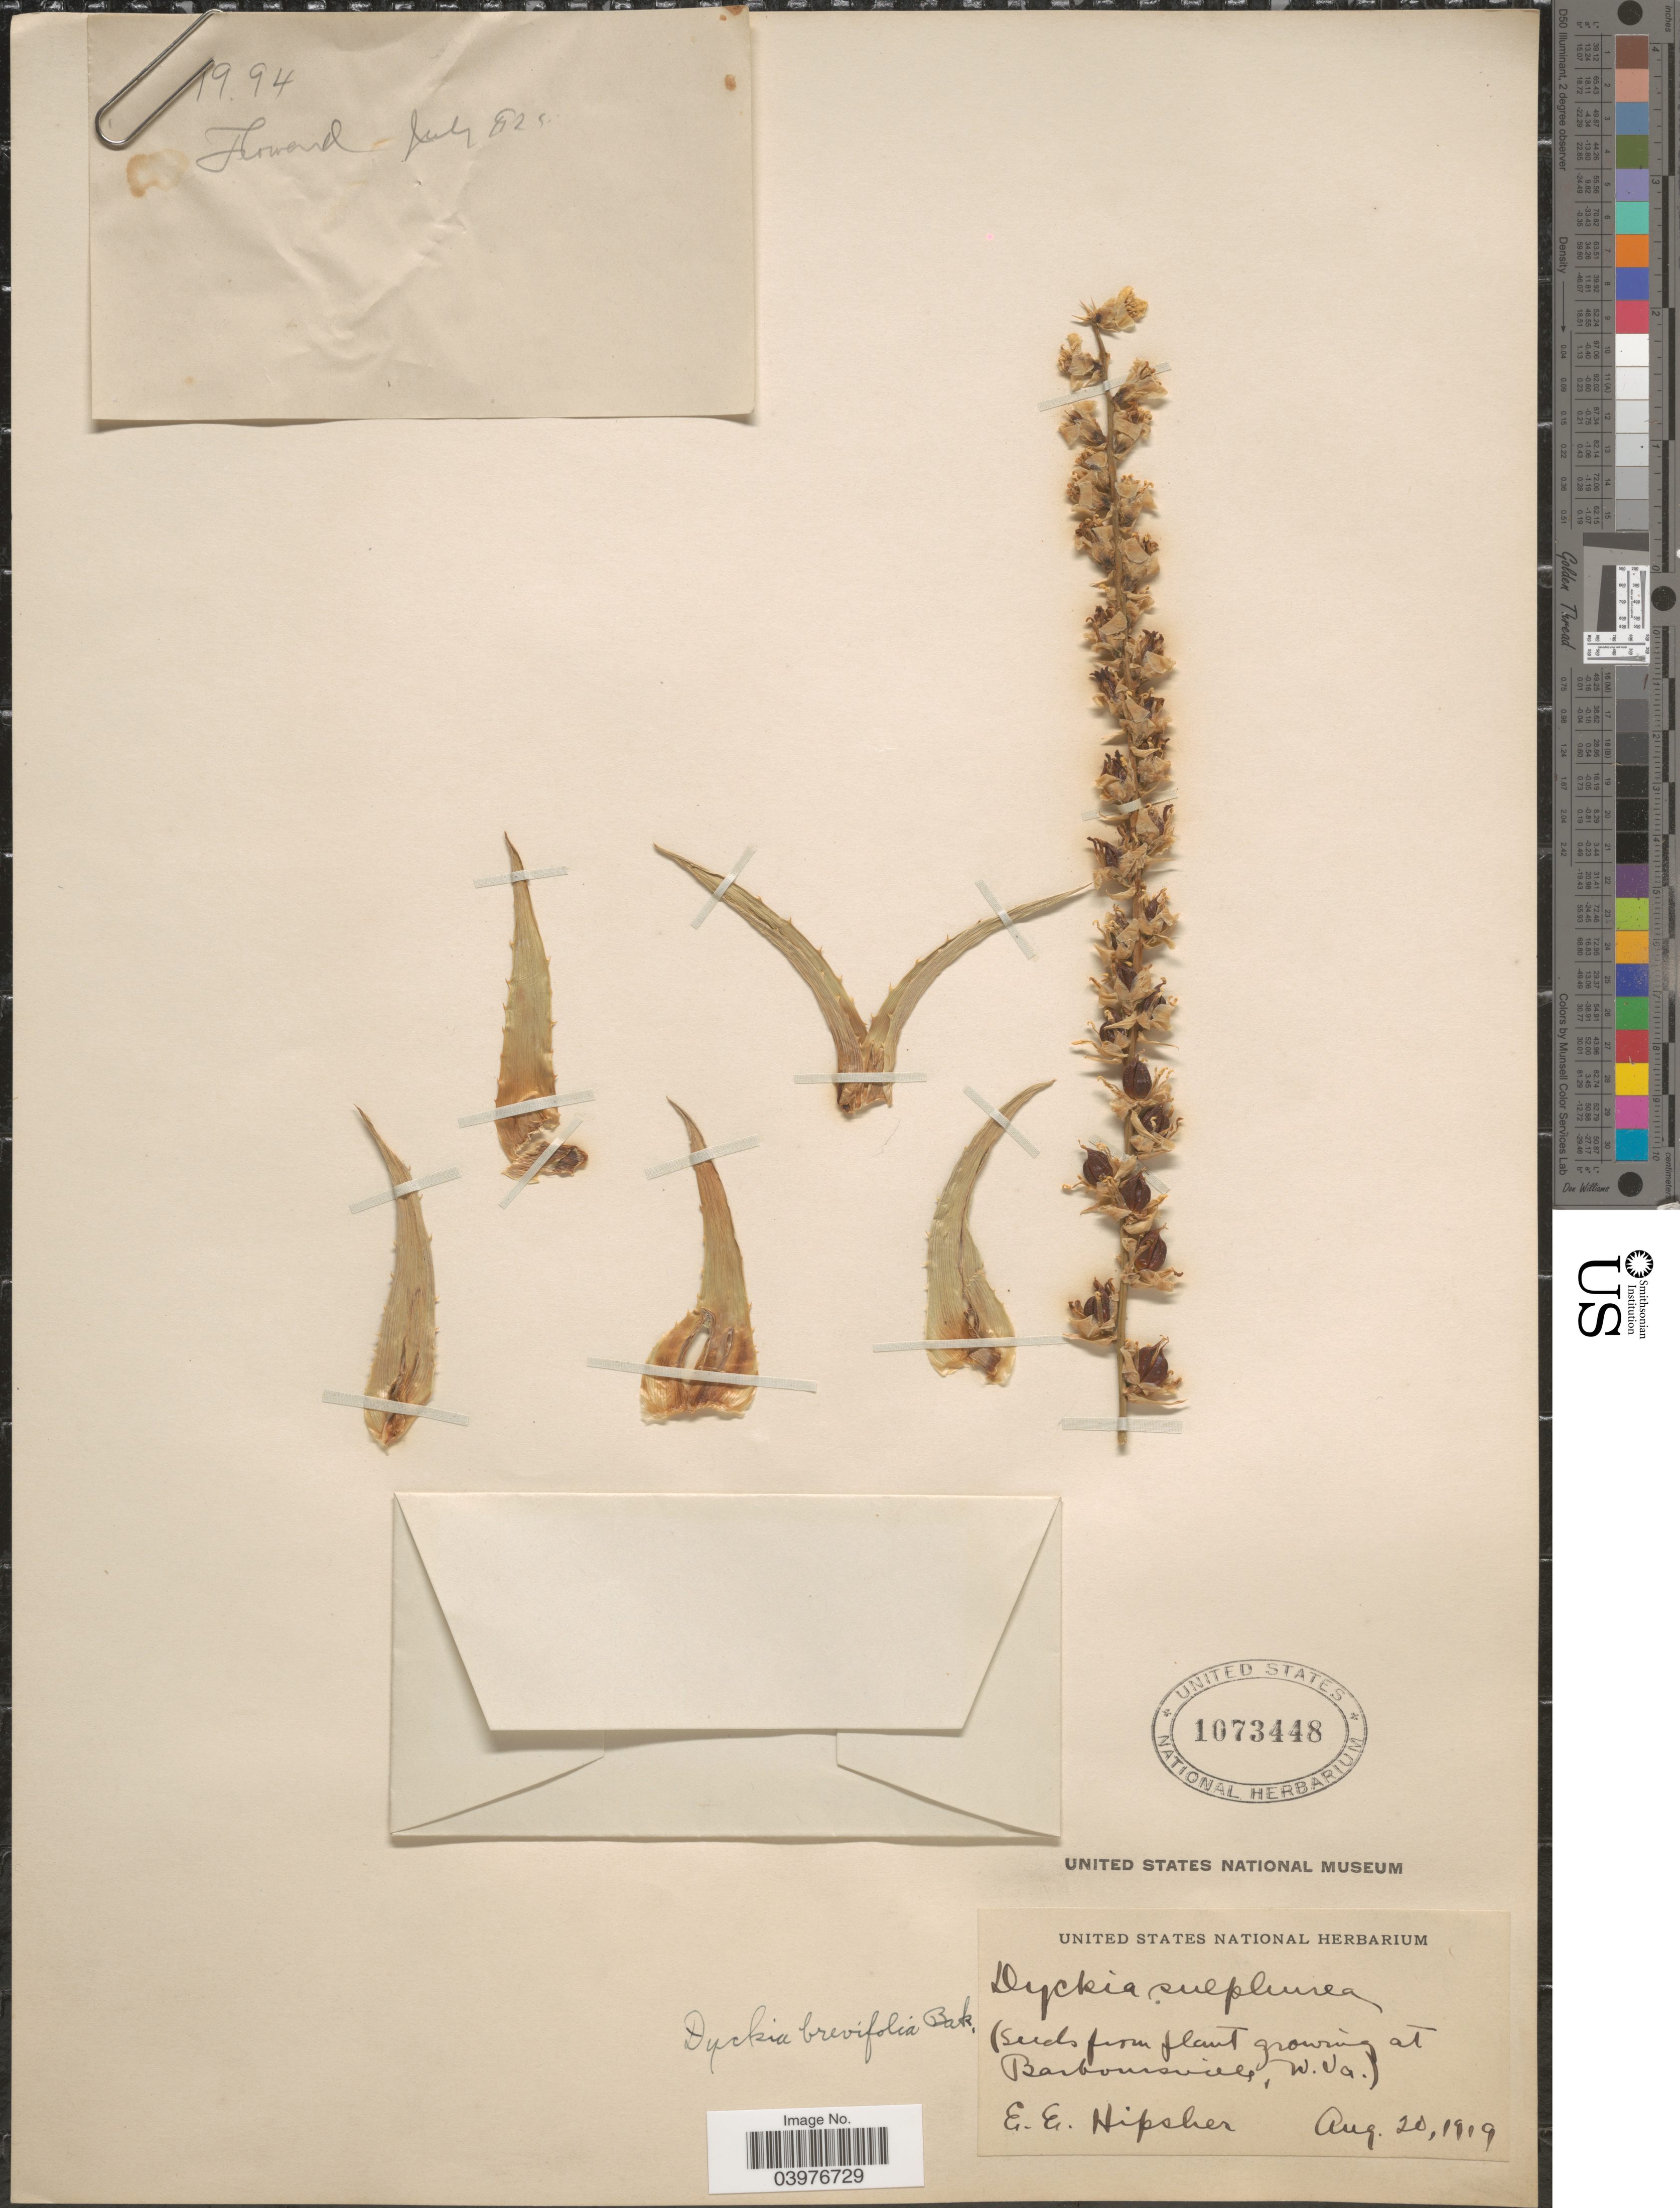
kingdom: Plantae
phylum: Tracheophyta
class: Liliopsida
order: Poales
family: Bromeliaceae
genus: Dyckia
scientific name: Dyckia brevifolia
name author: Baker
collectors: E. Hipsher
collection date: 1919-08-20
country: United States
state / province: West Virginia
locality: At Barboursville.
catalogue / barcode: US 1073448